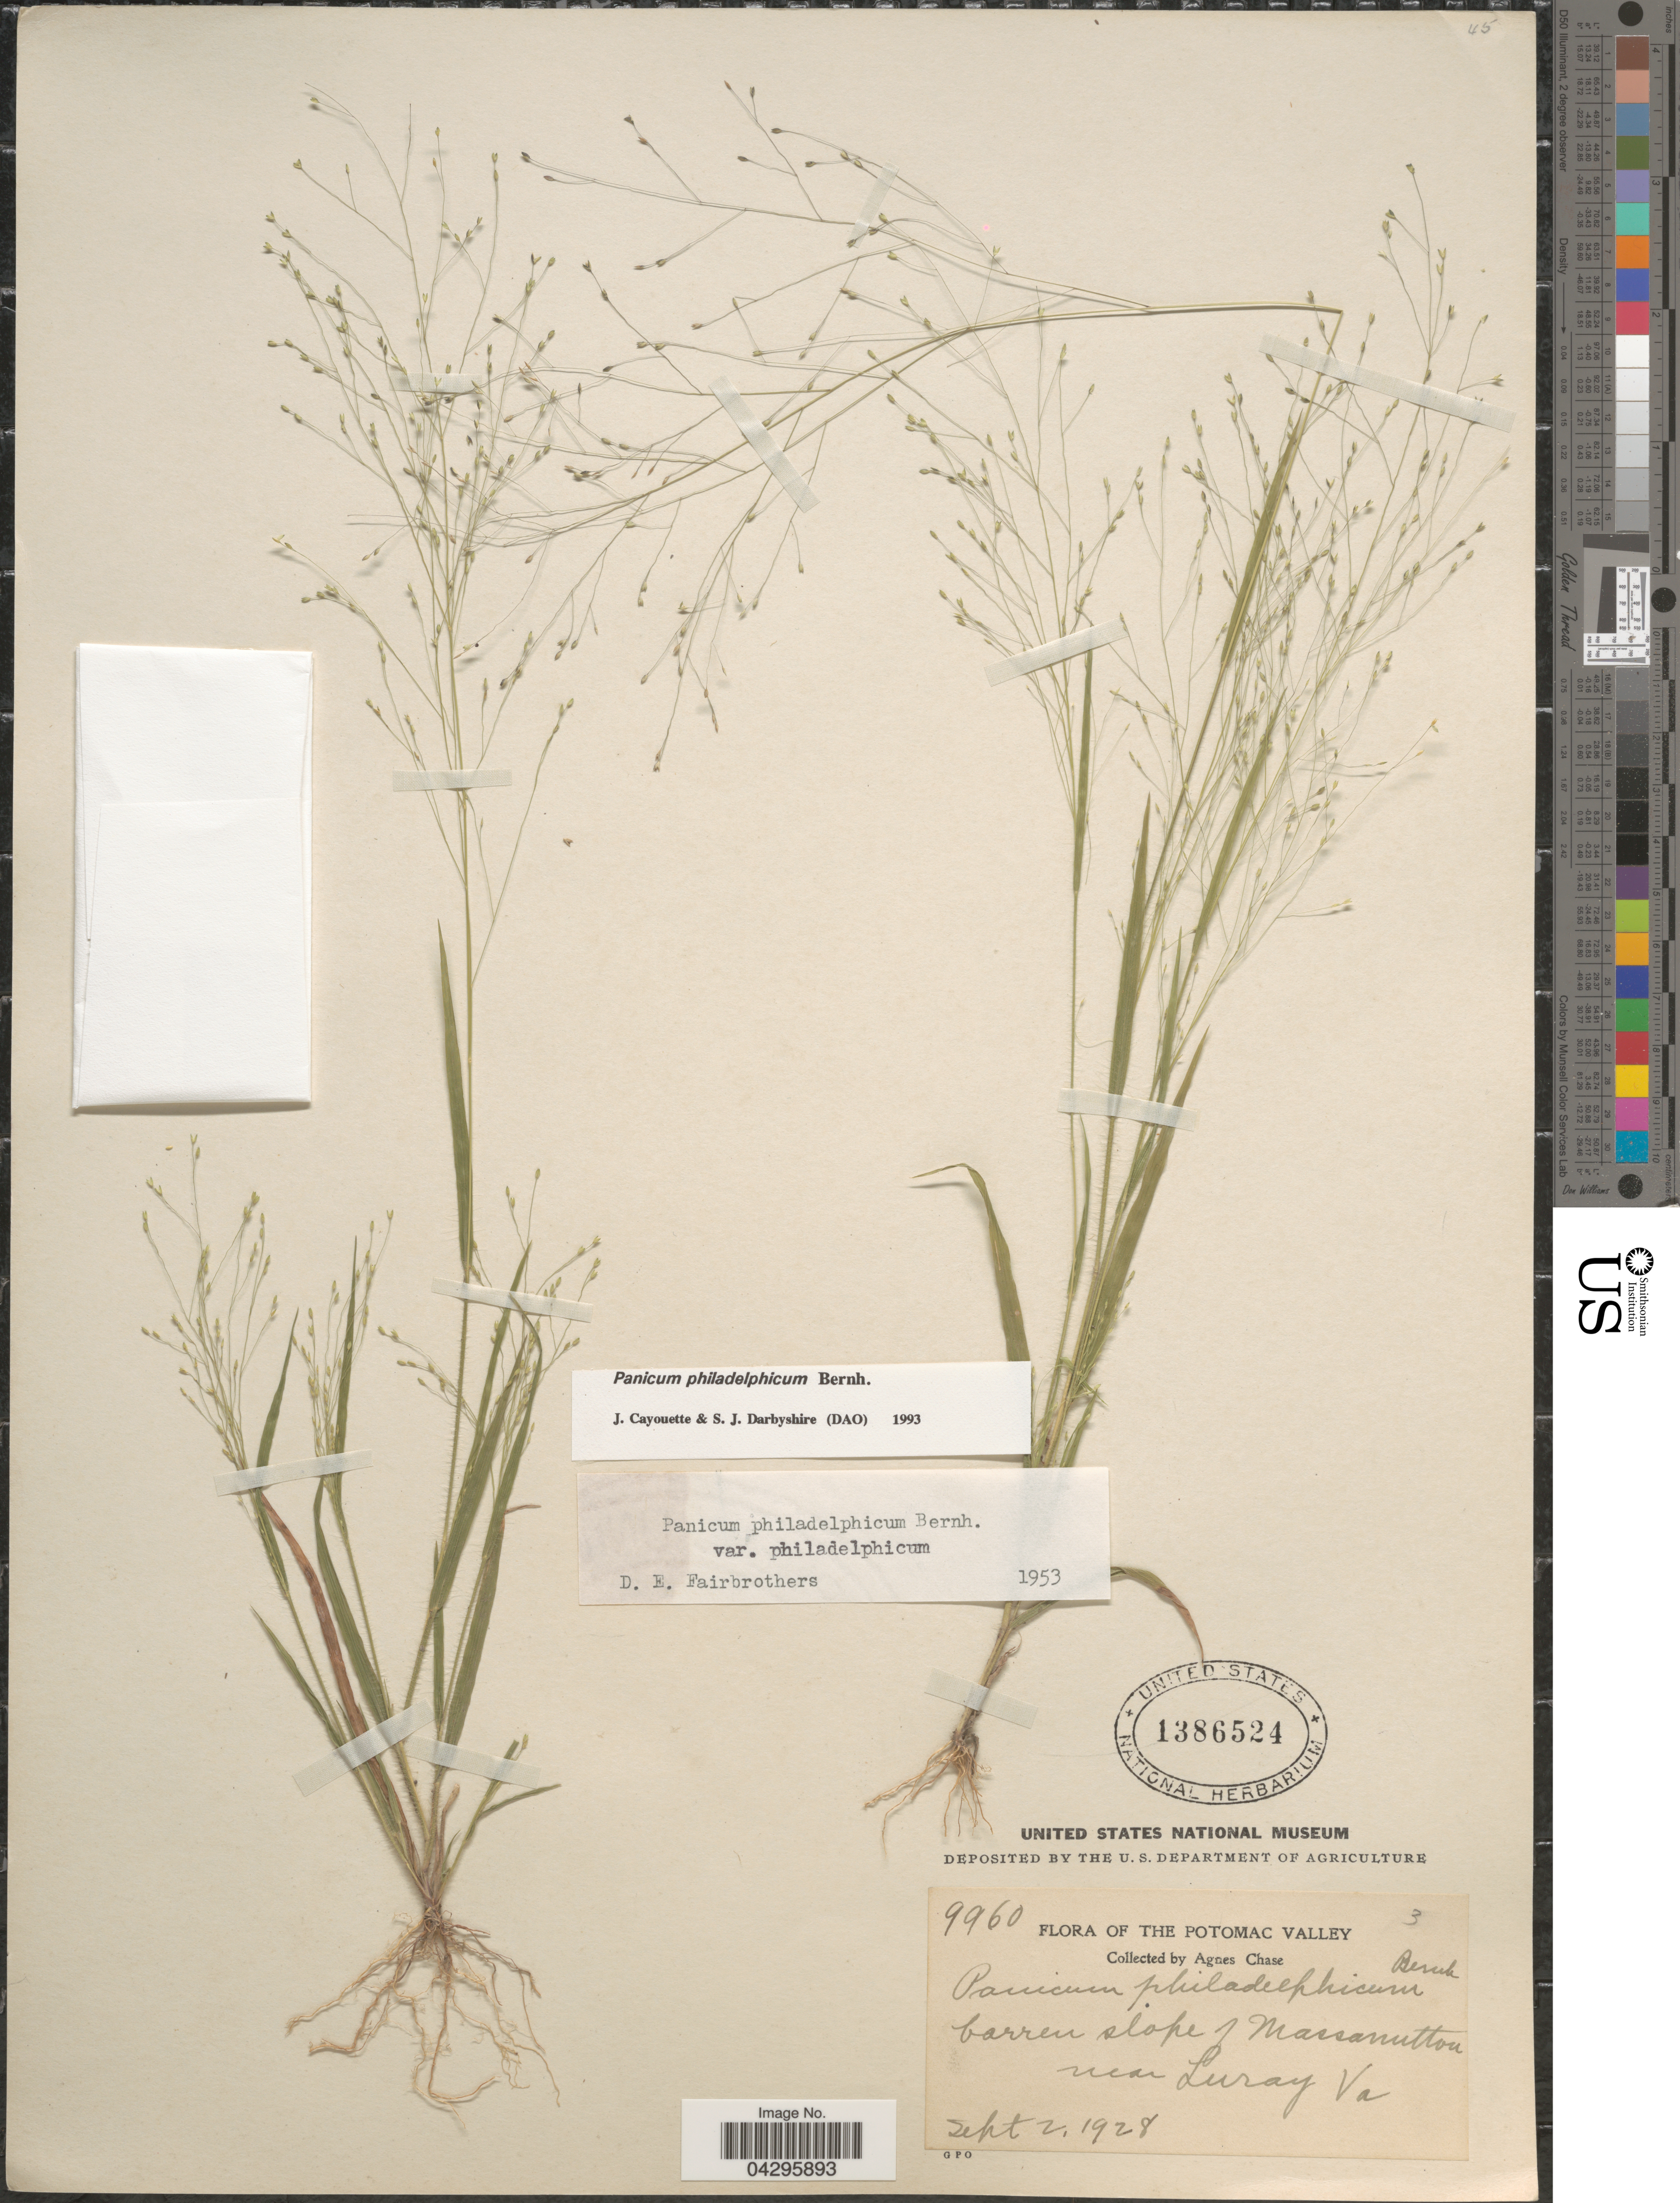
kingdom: Plantae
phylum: Tracheophyta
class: Liliopsida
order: Poales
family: Poaceae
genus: Panicum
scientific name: Panicum philadelphicum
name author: Bernh. ex Trin.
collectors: A. Chase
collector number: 9960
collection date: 1928-09-02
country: United States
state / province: Virginia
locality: Potomac Valley. Barren slope of Massanutton near Luray.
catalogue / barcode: US 1386524